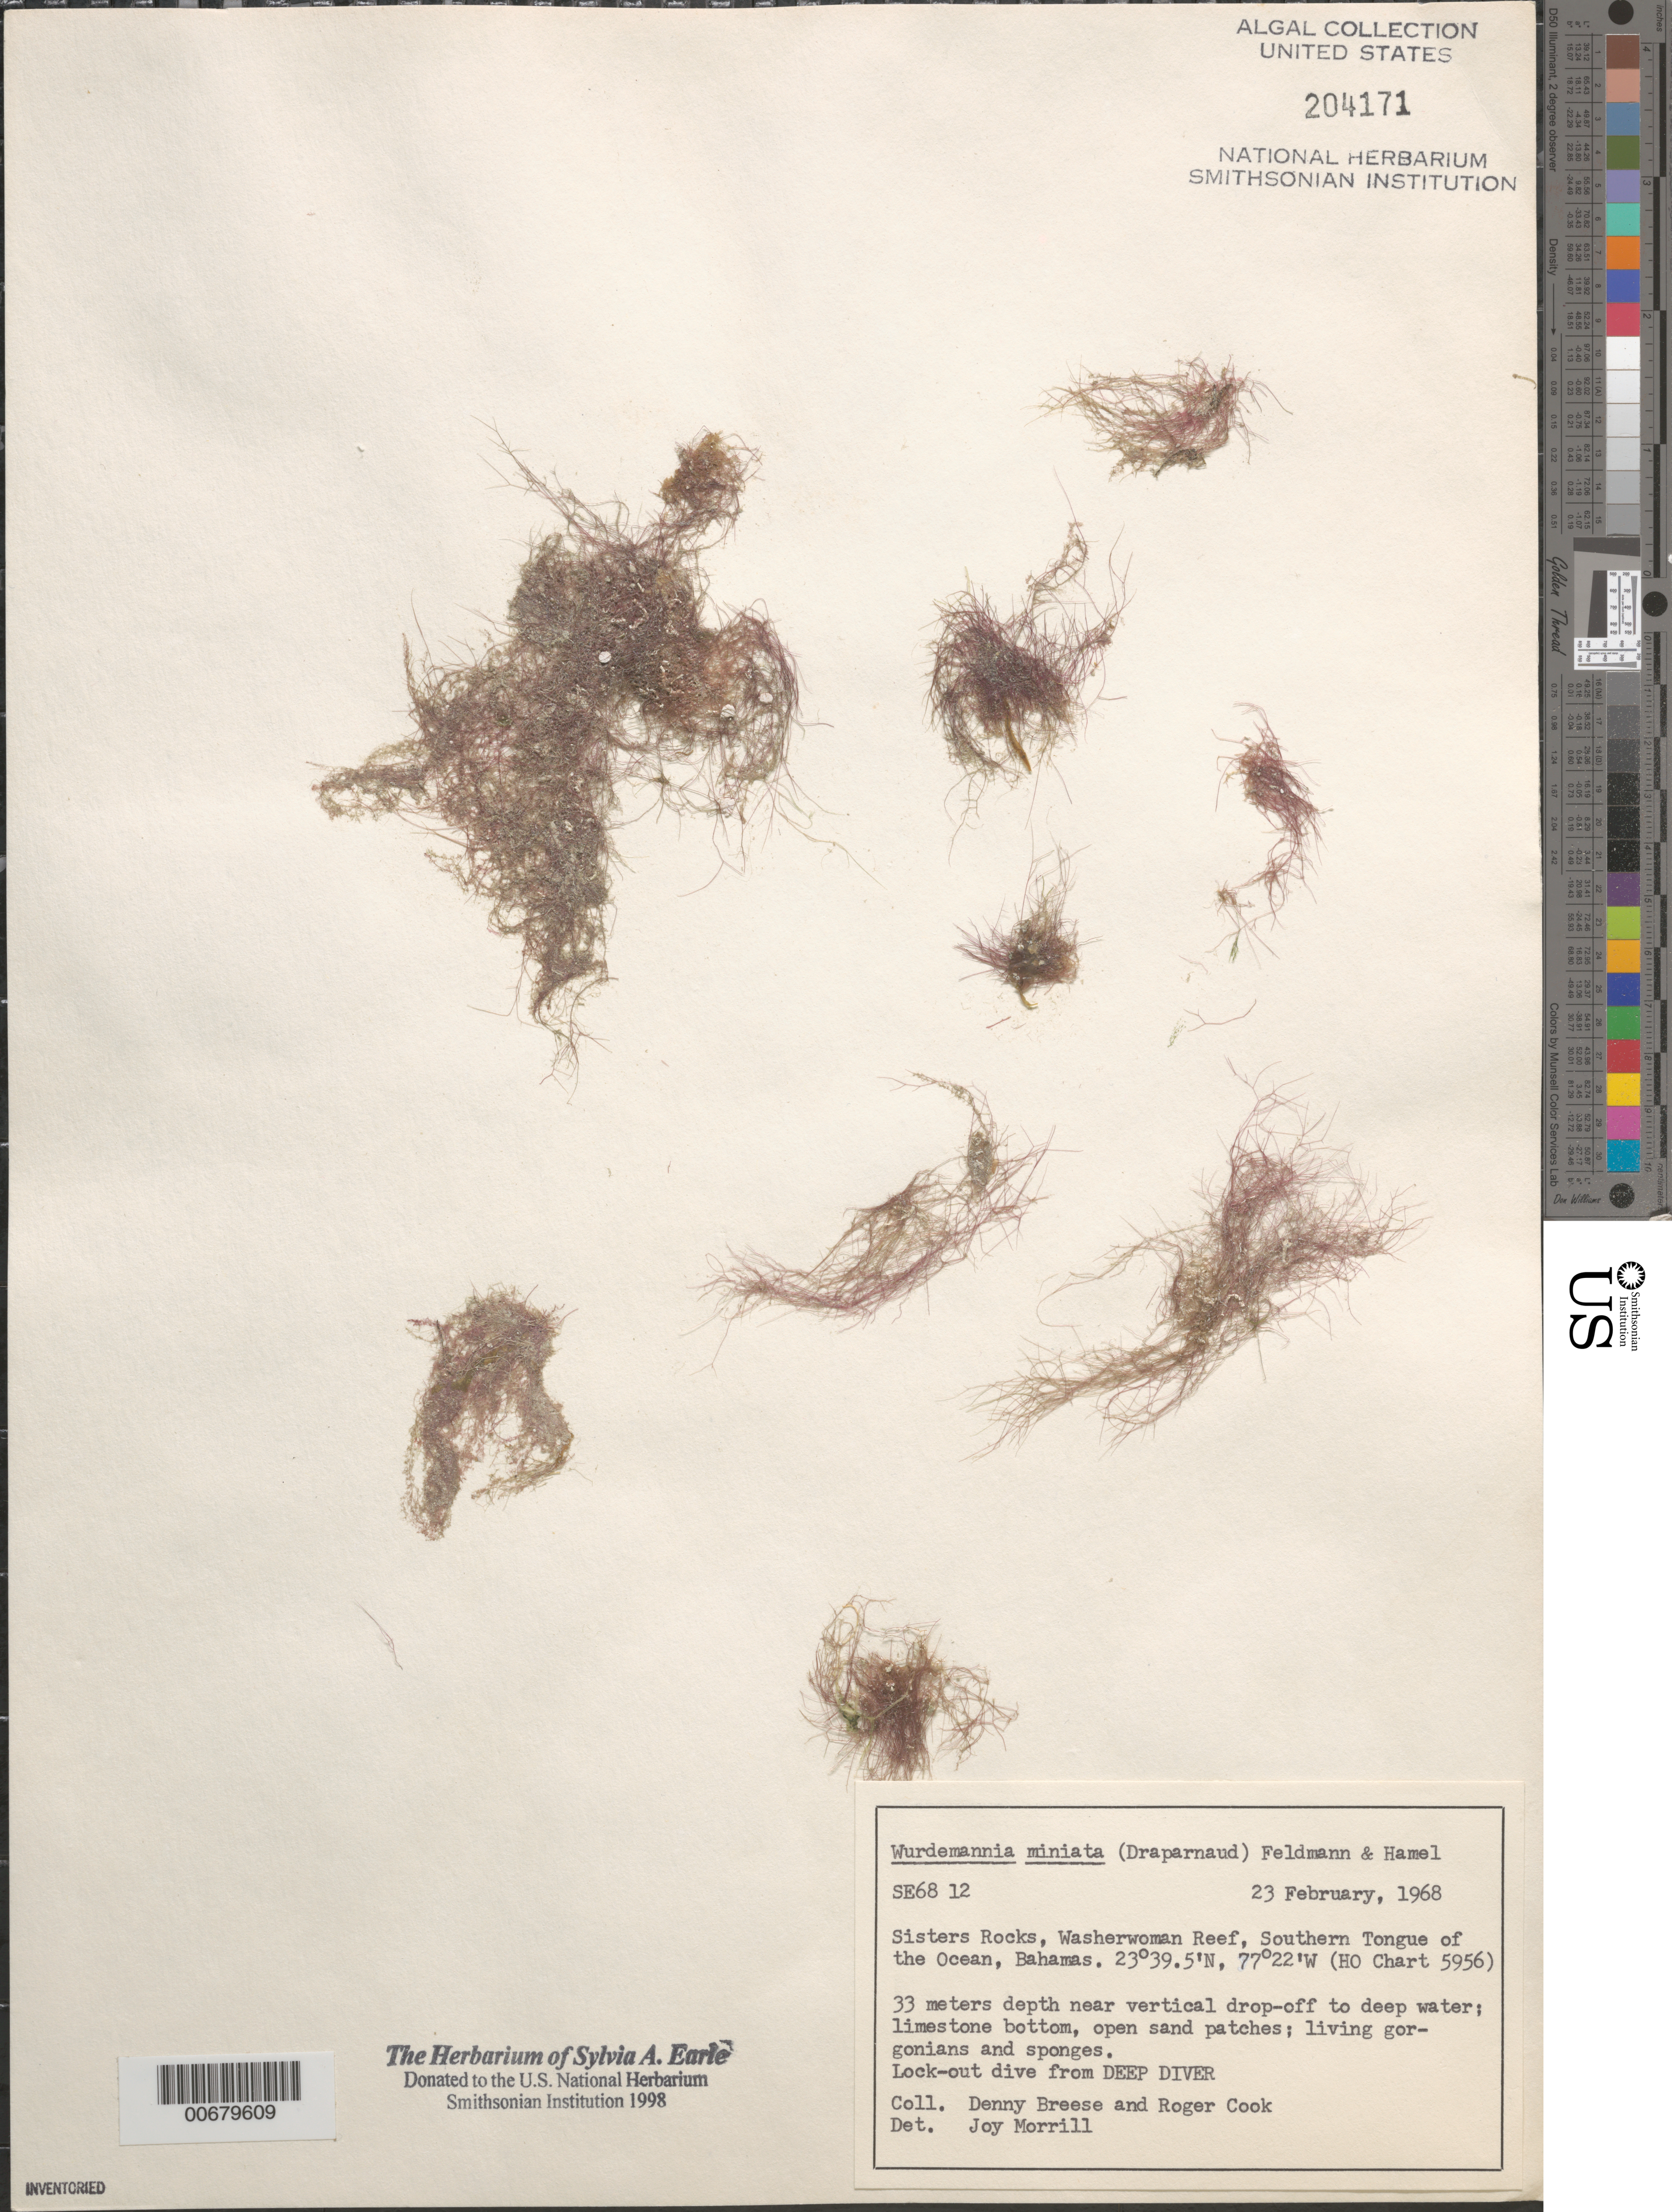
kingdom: Plantae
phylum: Rhodophyta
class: Florideophyceae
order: Gigartinales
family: Solieriaceae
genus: Wurdemannia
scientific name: Wurdemannia miniata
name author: (Spreng.) Feldmann & G. Hamel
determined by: Morrill, J.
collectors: D. Breese & R. Cook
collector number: SE 6812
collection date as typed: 23 Feb 1968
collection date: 1968-02-23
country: Bahamas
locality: Sisters Rocks, Washerwoman Reef, Southern Tongue of the Ocean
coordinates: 23 39.5' N, 77 22' W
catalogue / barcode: US 204171